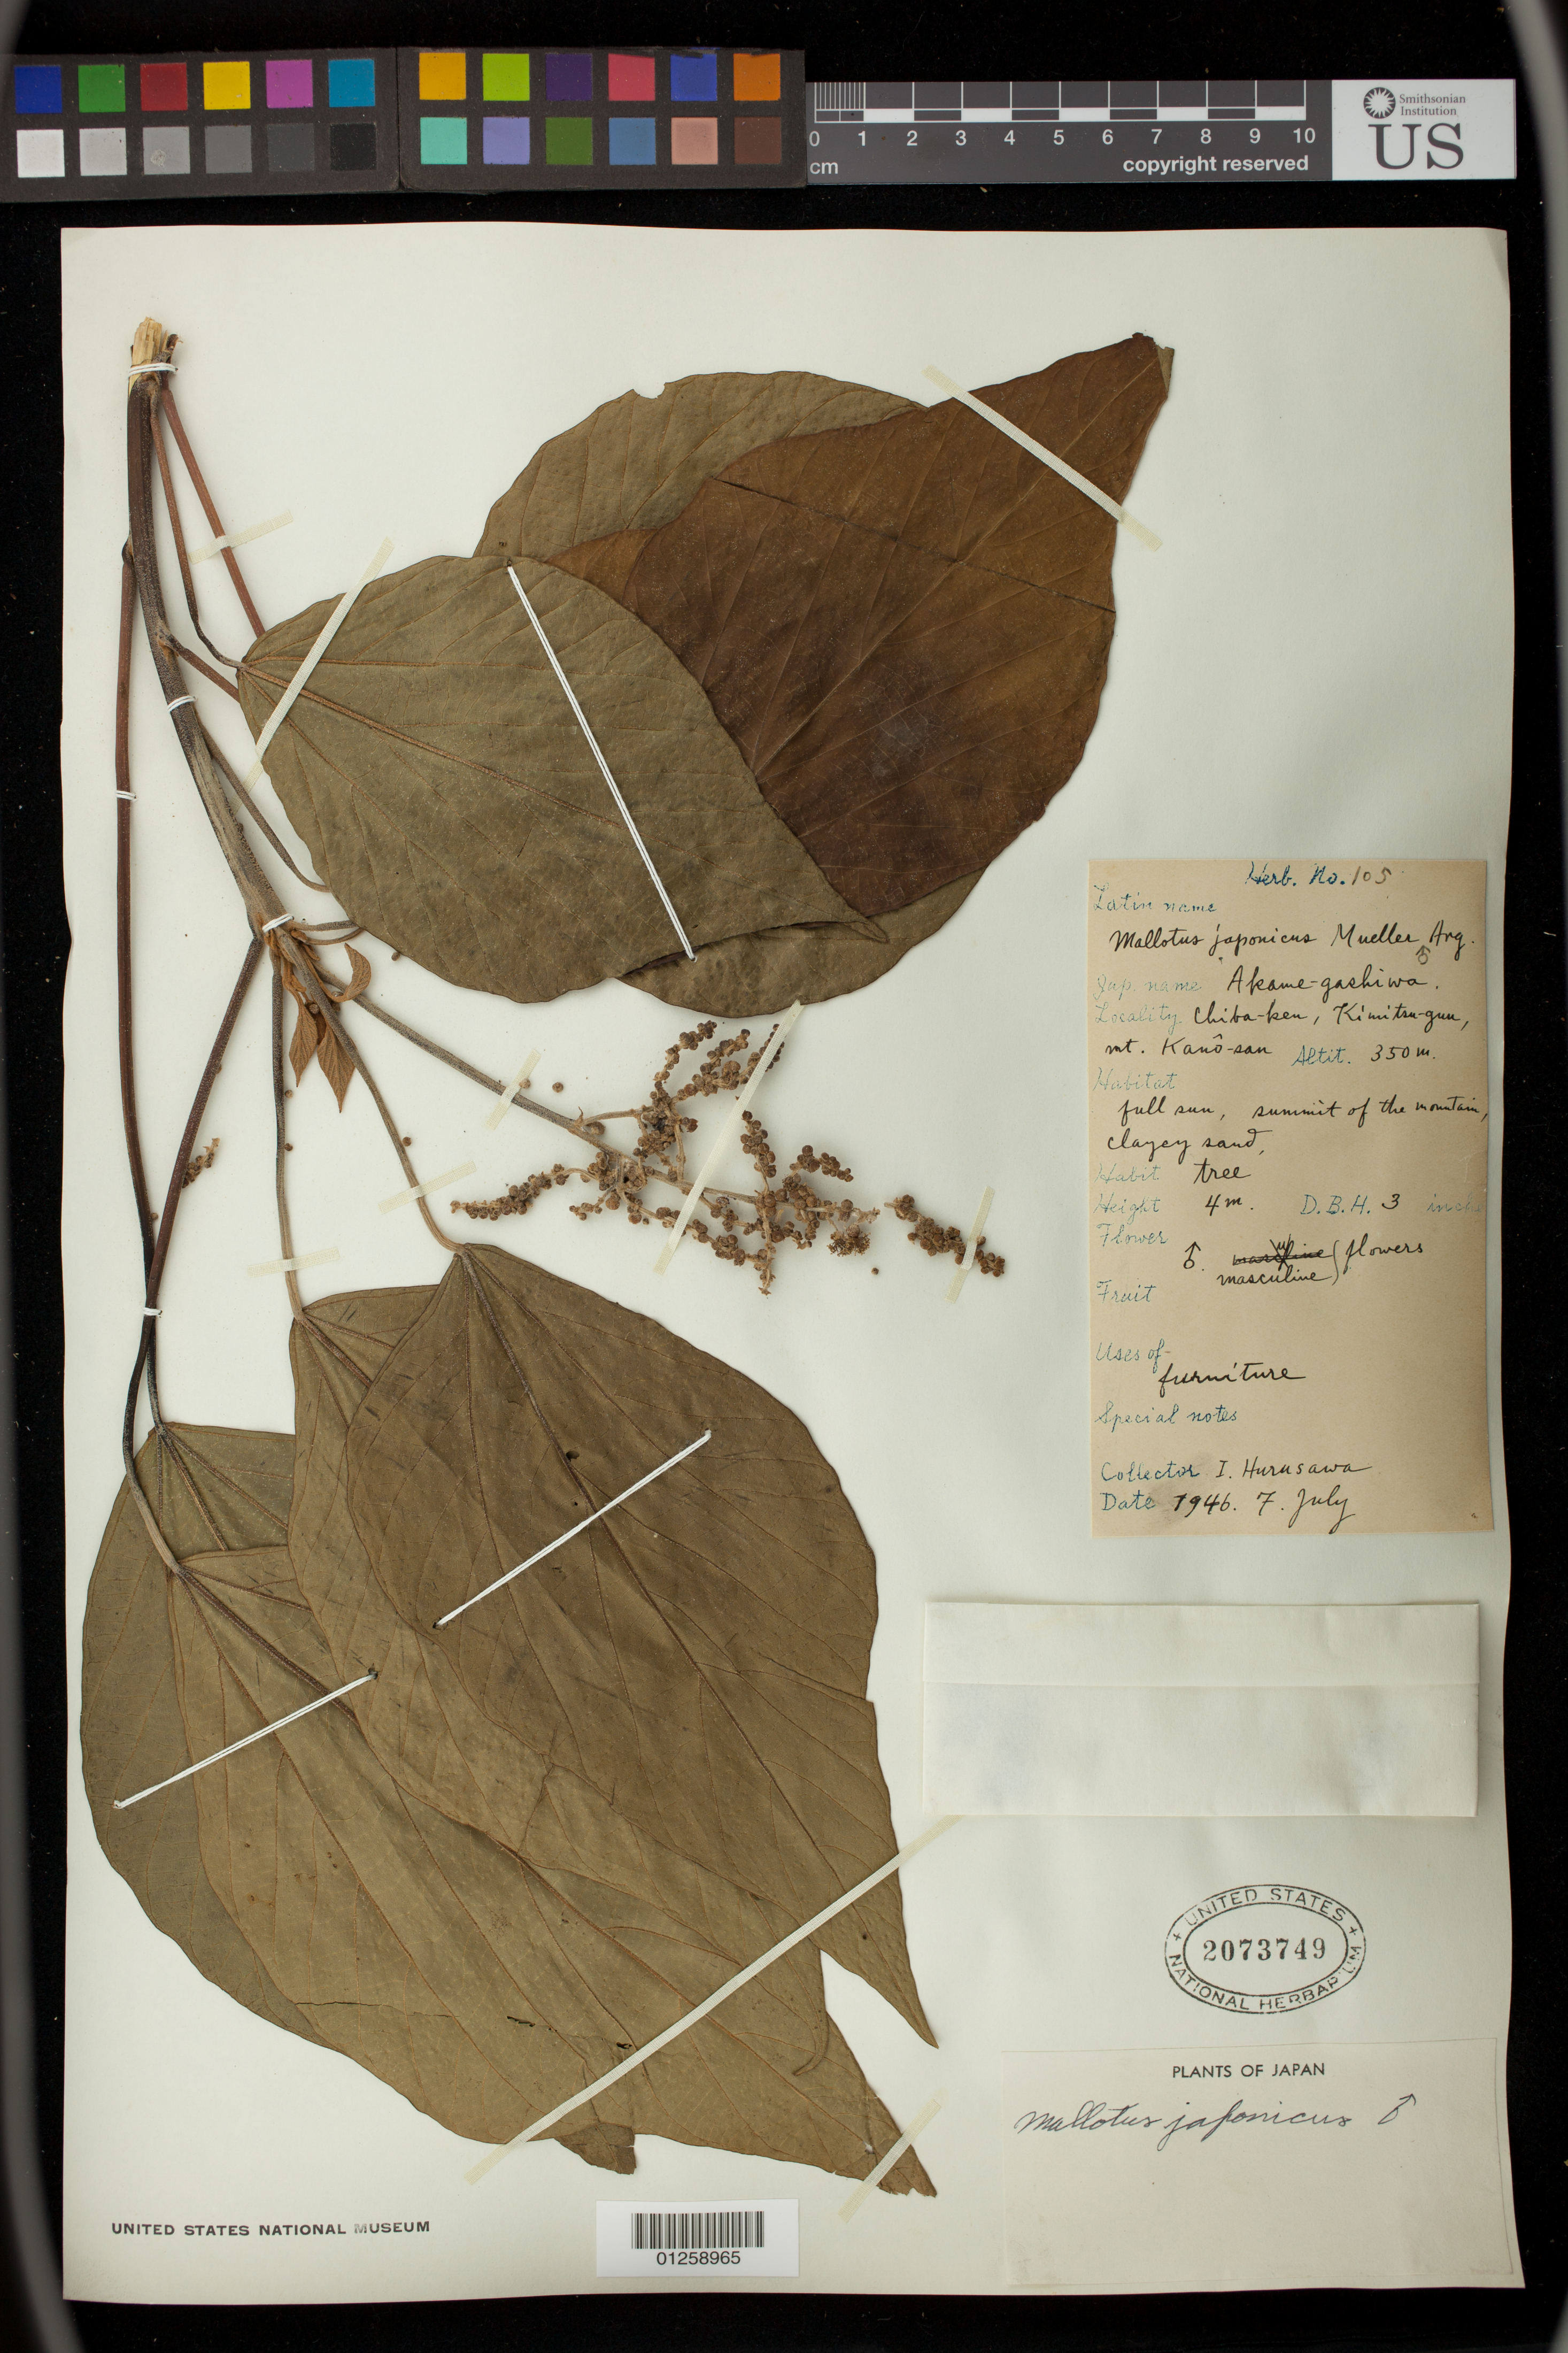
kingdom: Plantae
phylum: Tracheophyta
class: Magnoliopsida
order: Malpighiales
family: Euphorbiaceae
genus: Mallotus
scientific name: Mallotus japonicus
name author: (Spreng.) Müll. Arg.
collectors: I. Hurusawa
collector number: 105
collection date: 1946-07-07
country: Japan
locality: Chiba-ken, Kimitsu-gun,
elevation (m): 350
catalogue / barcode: US 2073749